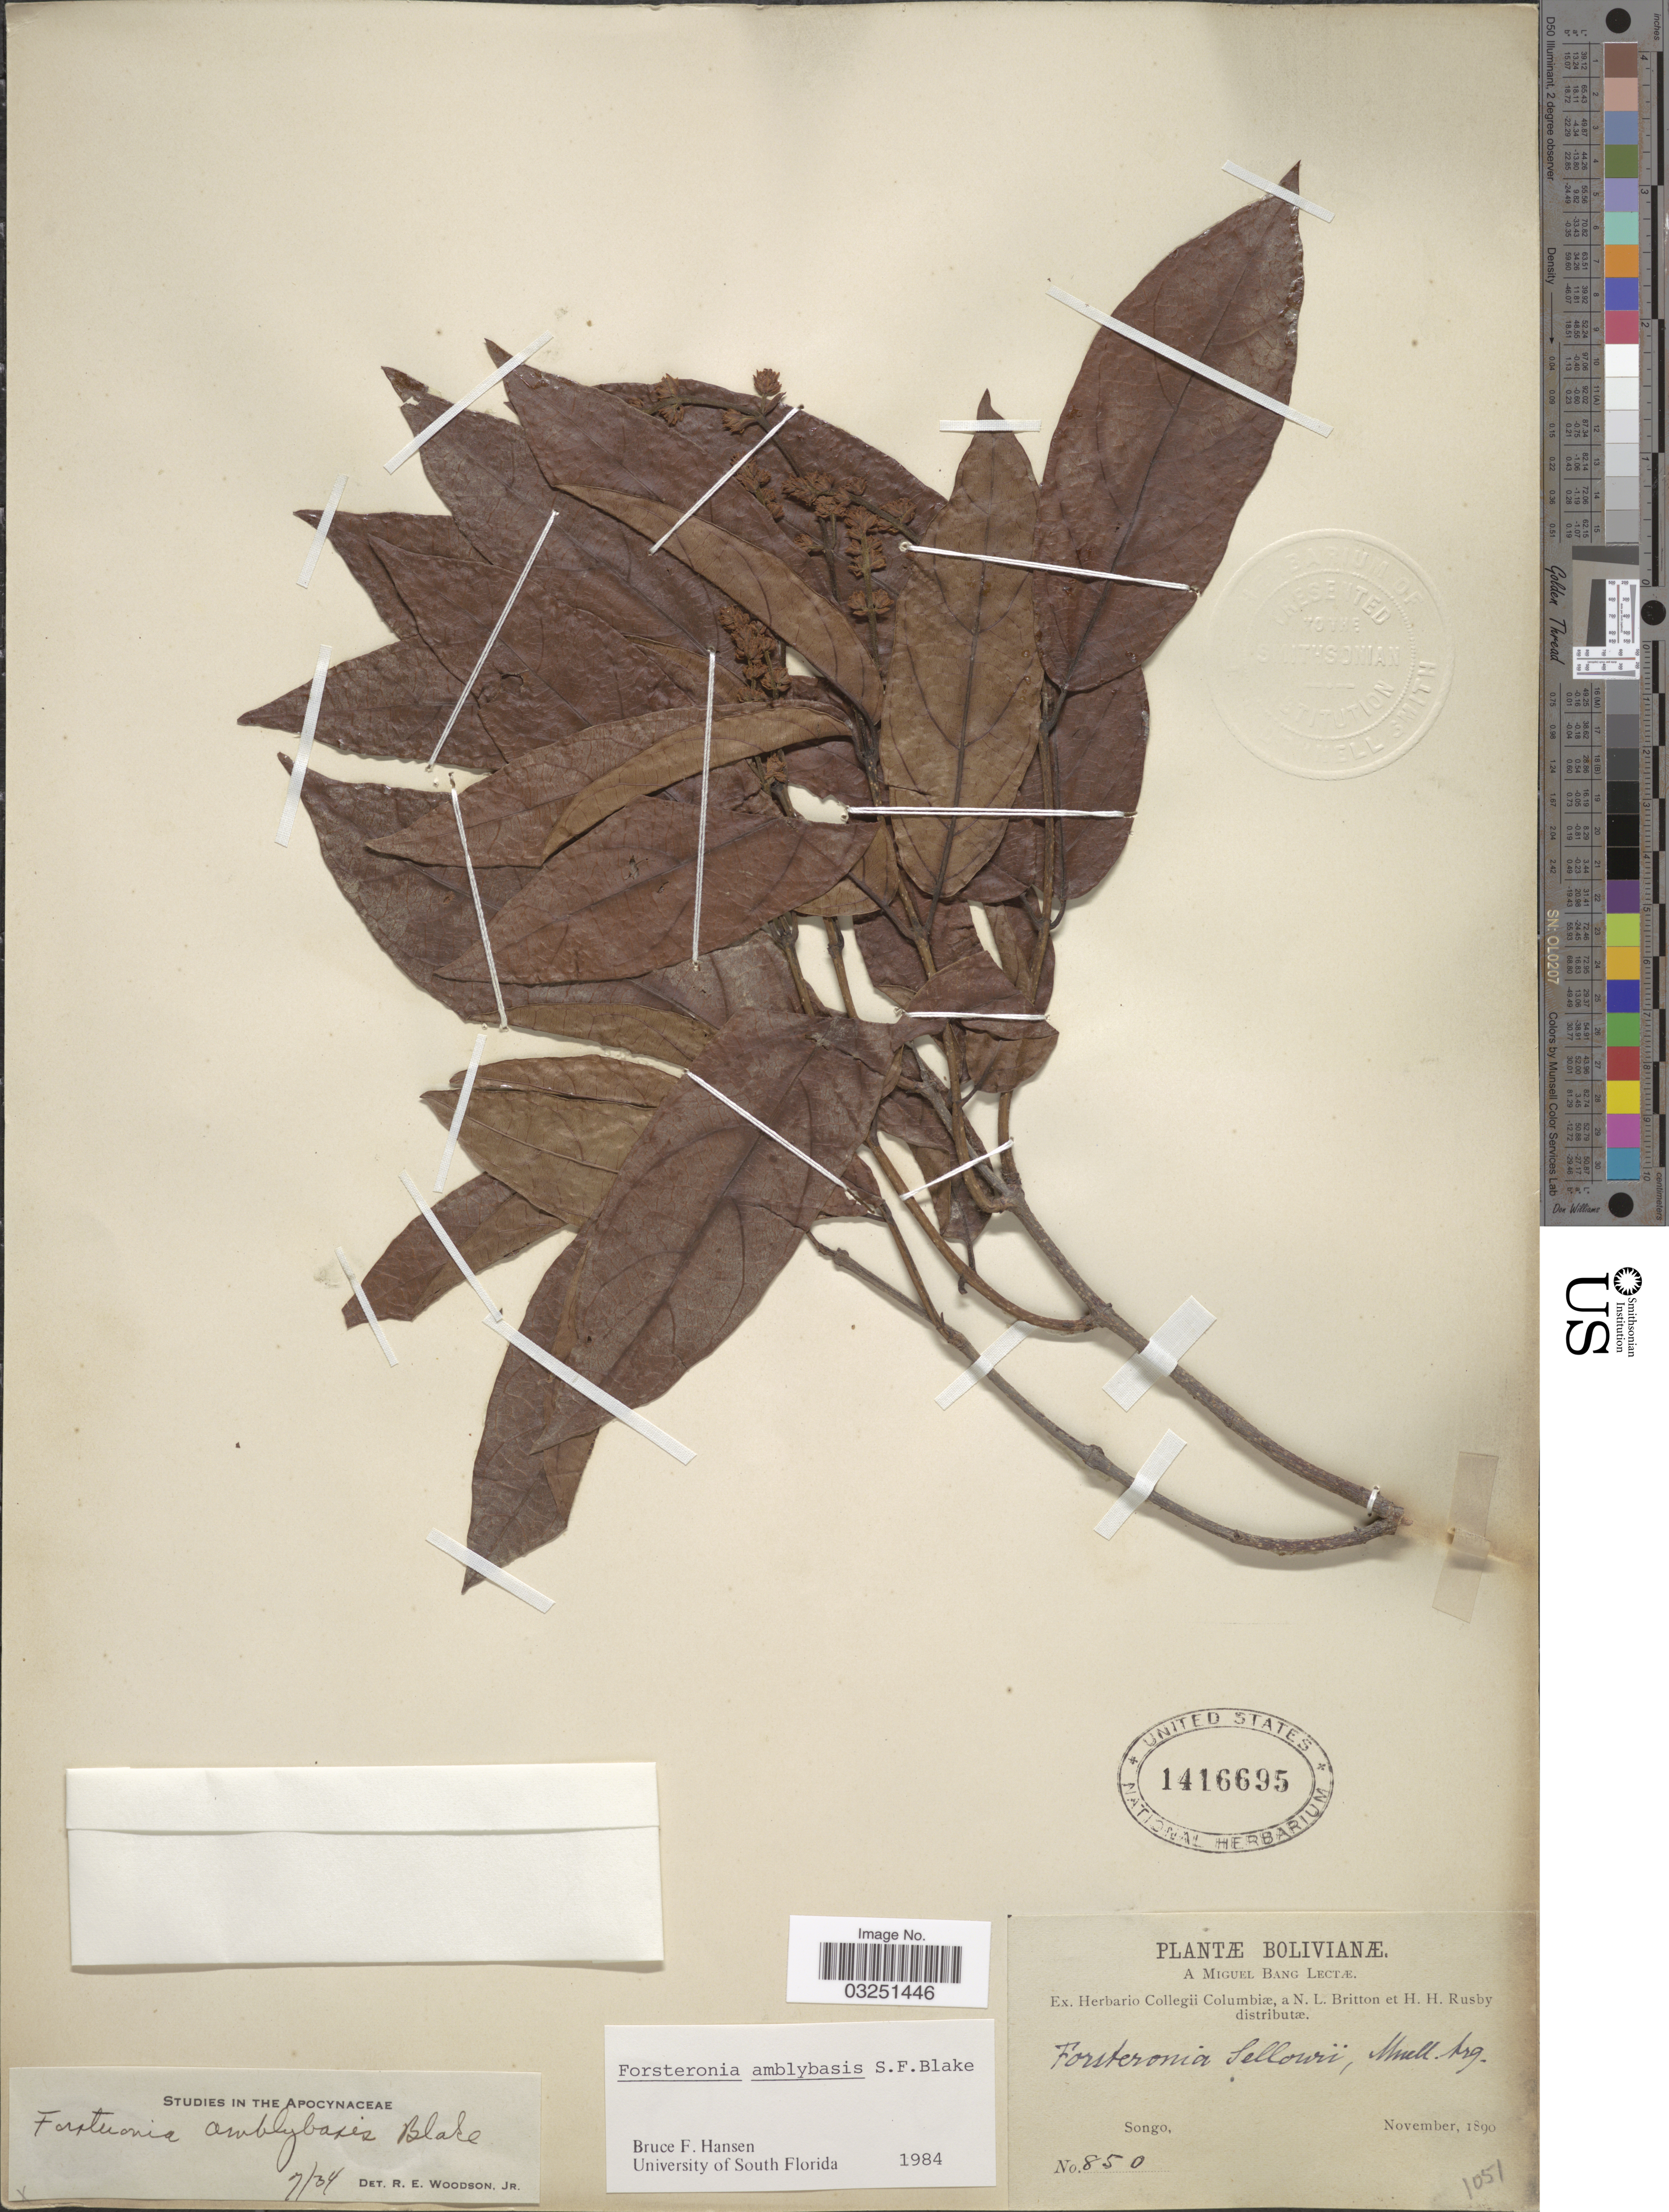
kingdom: Plantae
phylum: Tracheophyta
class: Magnoliopsida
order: Gentianales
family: Apocynaceae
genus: Forsteronia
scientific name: Forsteronia amblybasis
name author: S.F. Blake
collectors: M. Bang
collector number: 850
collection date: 1890-11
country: Bolivia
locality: Songo.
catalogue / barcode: US 1416695